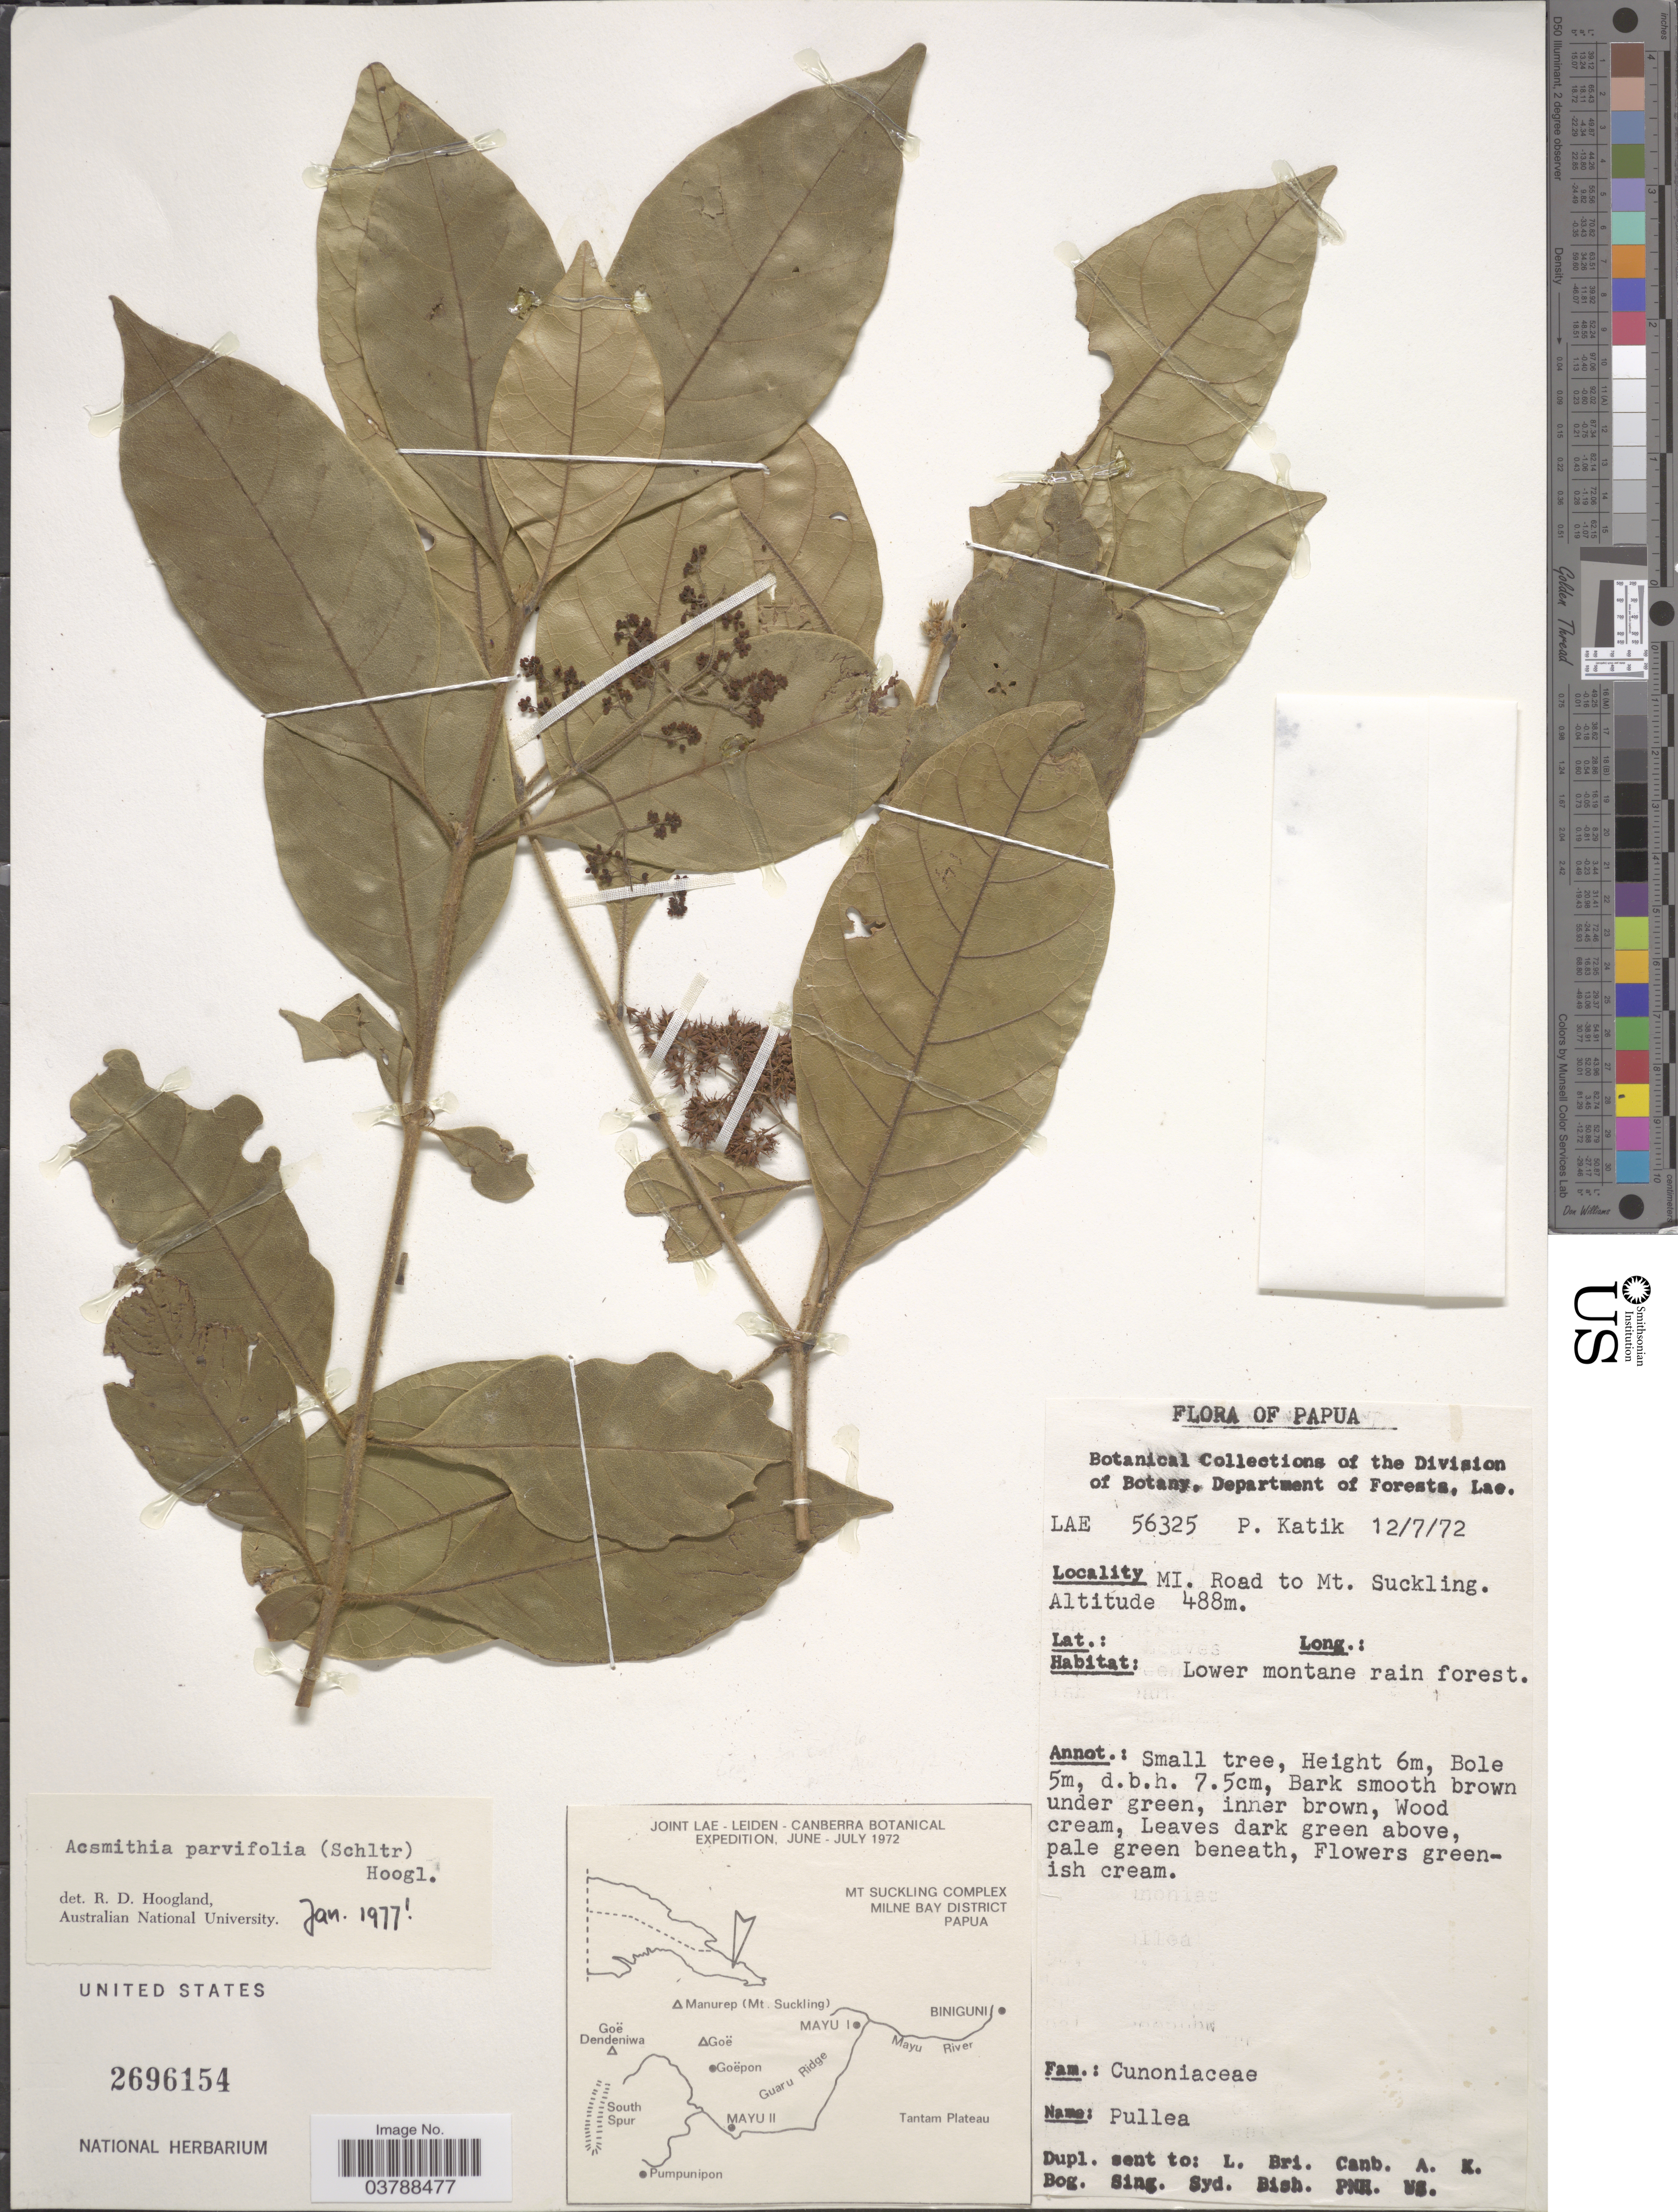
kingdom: Plantae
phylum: Tracheophyta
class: Magnoliopsida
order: Oxalidales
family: Cunoniaceae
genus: Spiraeanthemum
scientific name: Spiraeanthemum parvifolium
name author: Schltr.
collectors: P. Katik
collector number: LAE 56325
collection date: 1972-07-12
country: Papua New Guinea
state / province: Milne Bay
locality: Papua. MI. Road to Mt. Suckling. Milne Bay District.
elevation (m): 488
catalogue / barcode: US 2696154